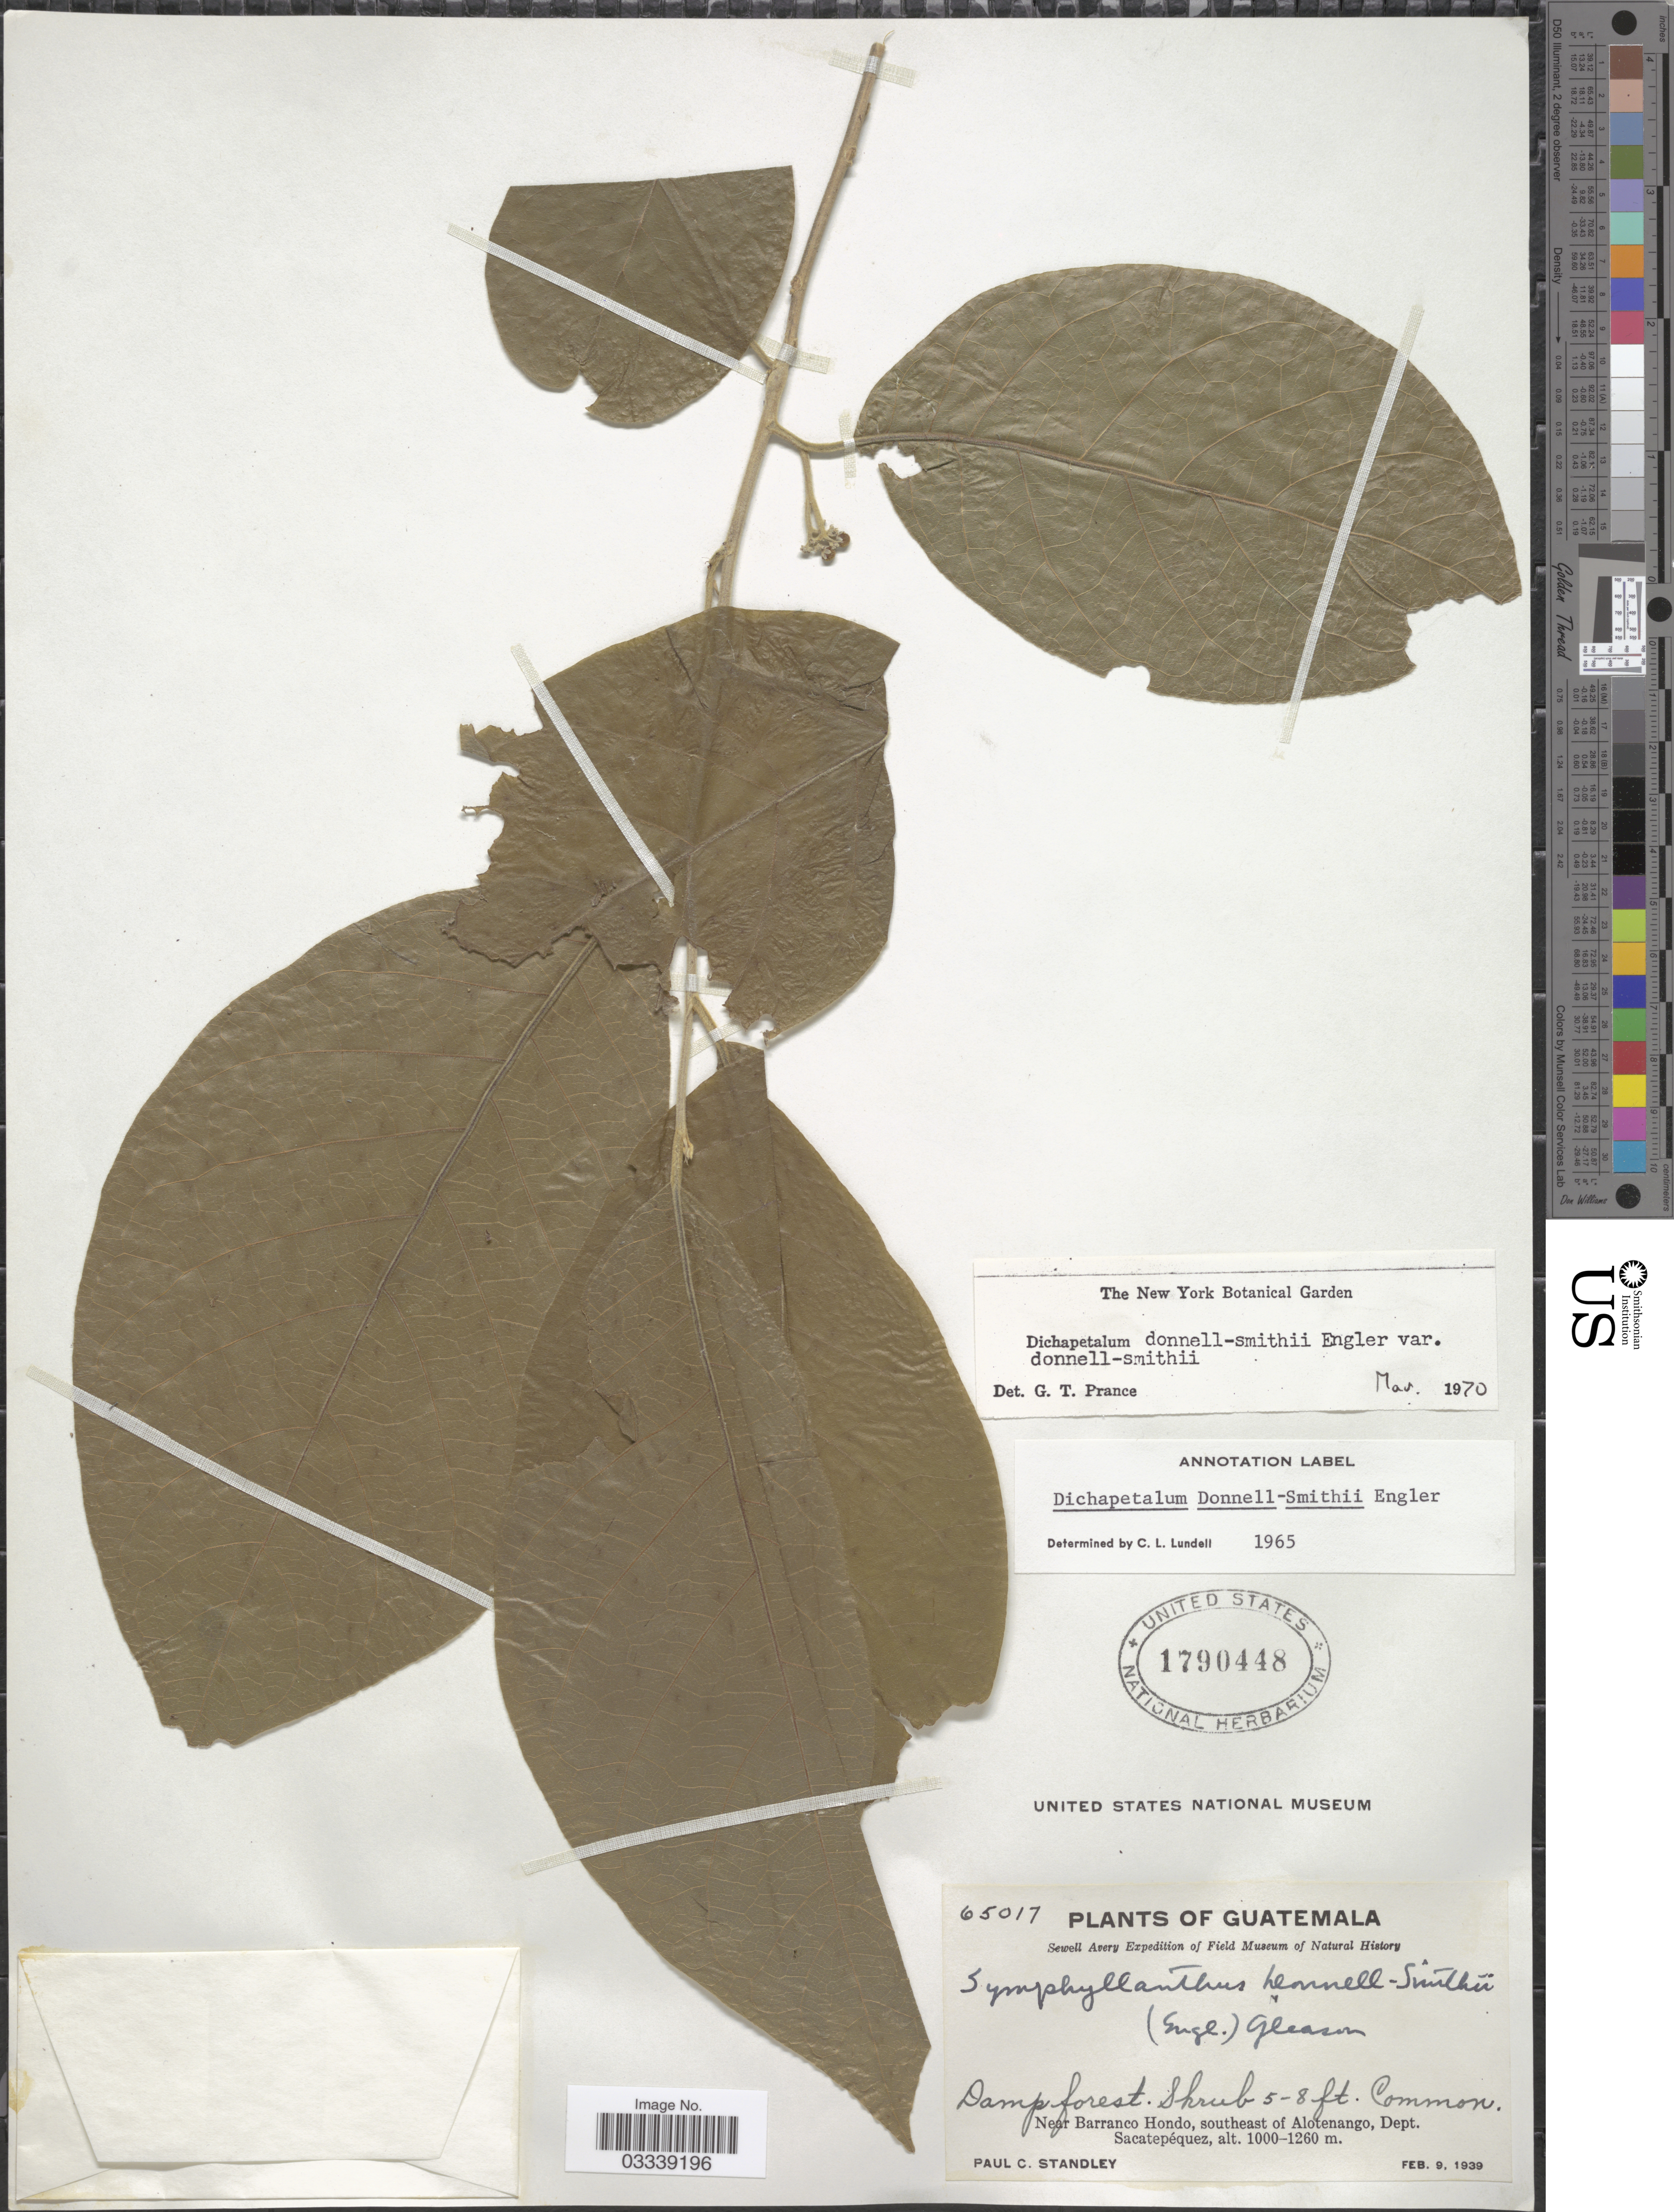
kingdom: Plantae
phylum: Tracheophyta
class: Magnoliopsida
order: Malpighiales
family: Dichapetalaceae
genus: Dichapetalum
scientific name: Dichapetalum donnell-smithii var. donnell-smithii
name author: Engl.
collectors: P. C. Standley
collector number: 65017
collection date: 1939-02-09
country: Guatemala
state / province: Sacatepéquez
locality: Near Barranco Hondo, southeast of Alotenango, Dept. Sacatepéquez.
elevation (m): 1000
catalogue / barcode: US 1790448